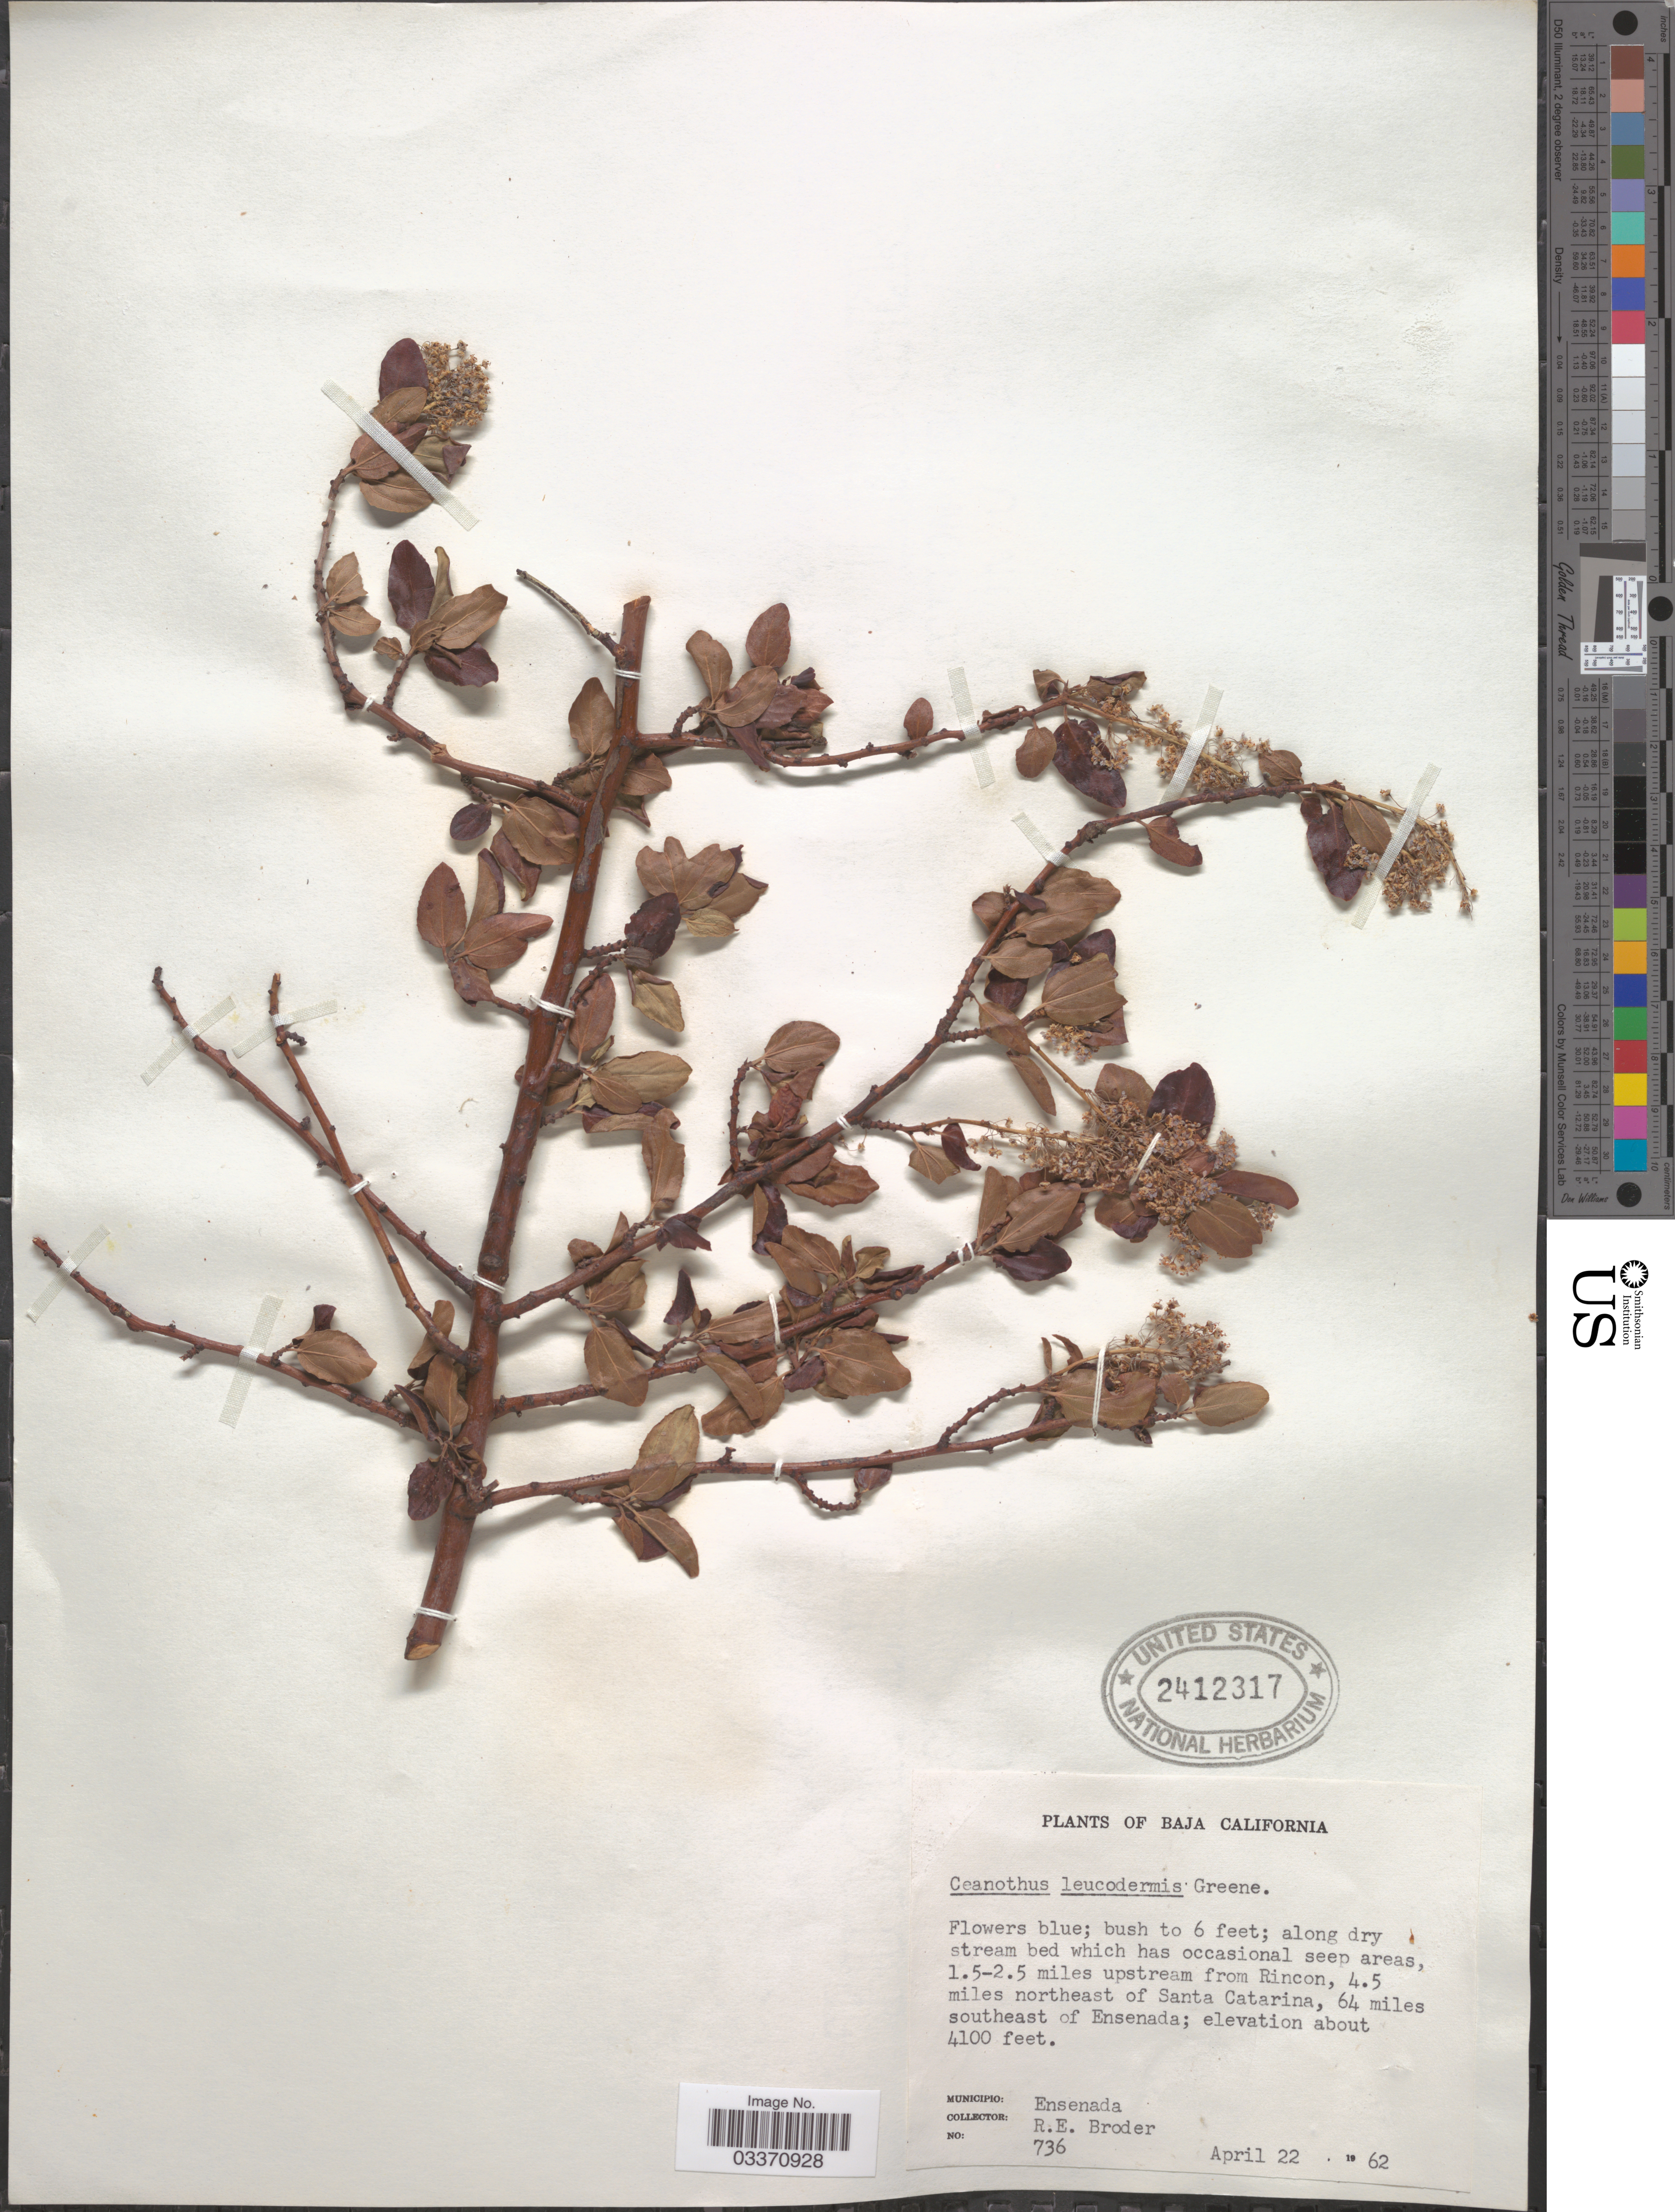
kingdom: Plantae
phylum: Tracheophyta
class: Magnoliopsida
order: Rosales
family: Rhamnaceae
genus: Ceanothus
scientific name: Ceanothus leucodermis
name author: Greene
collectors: R. Broder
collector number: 736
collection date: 1962-04-22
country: Mexico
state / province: Baja California Norte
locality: Occasional seep areas, 1.5-2.5 miles upstream from Rincon, 4.5 miles northeast of Santa Catarina, 64 miles southeast of Ensenada. Municipio: Ensenada.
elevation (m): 1250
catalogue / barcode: US 2412317